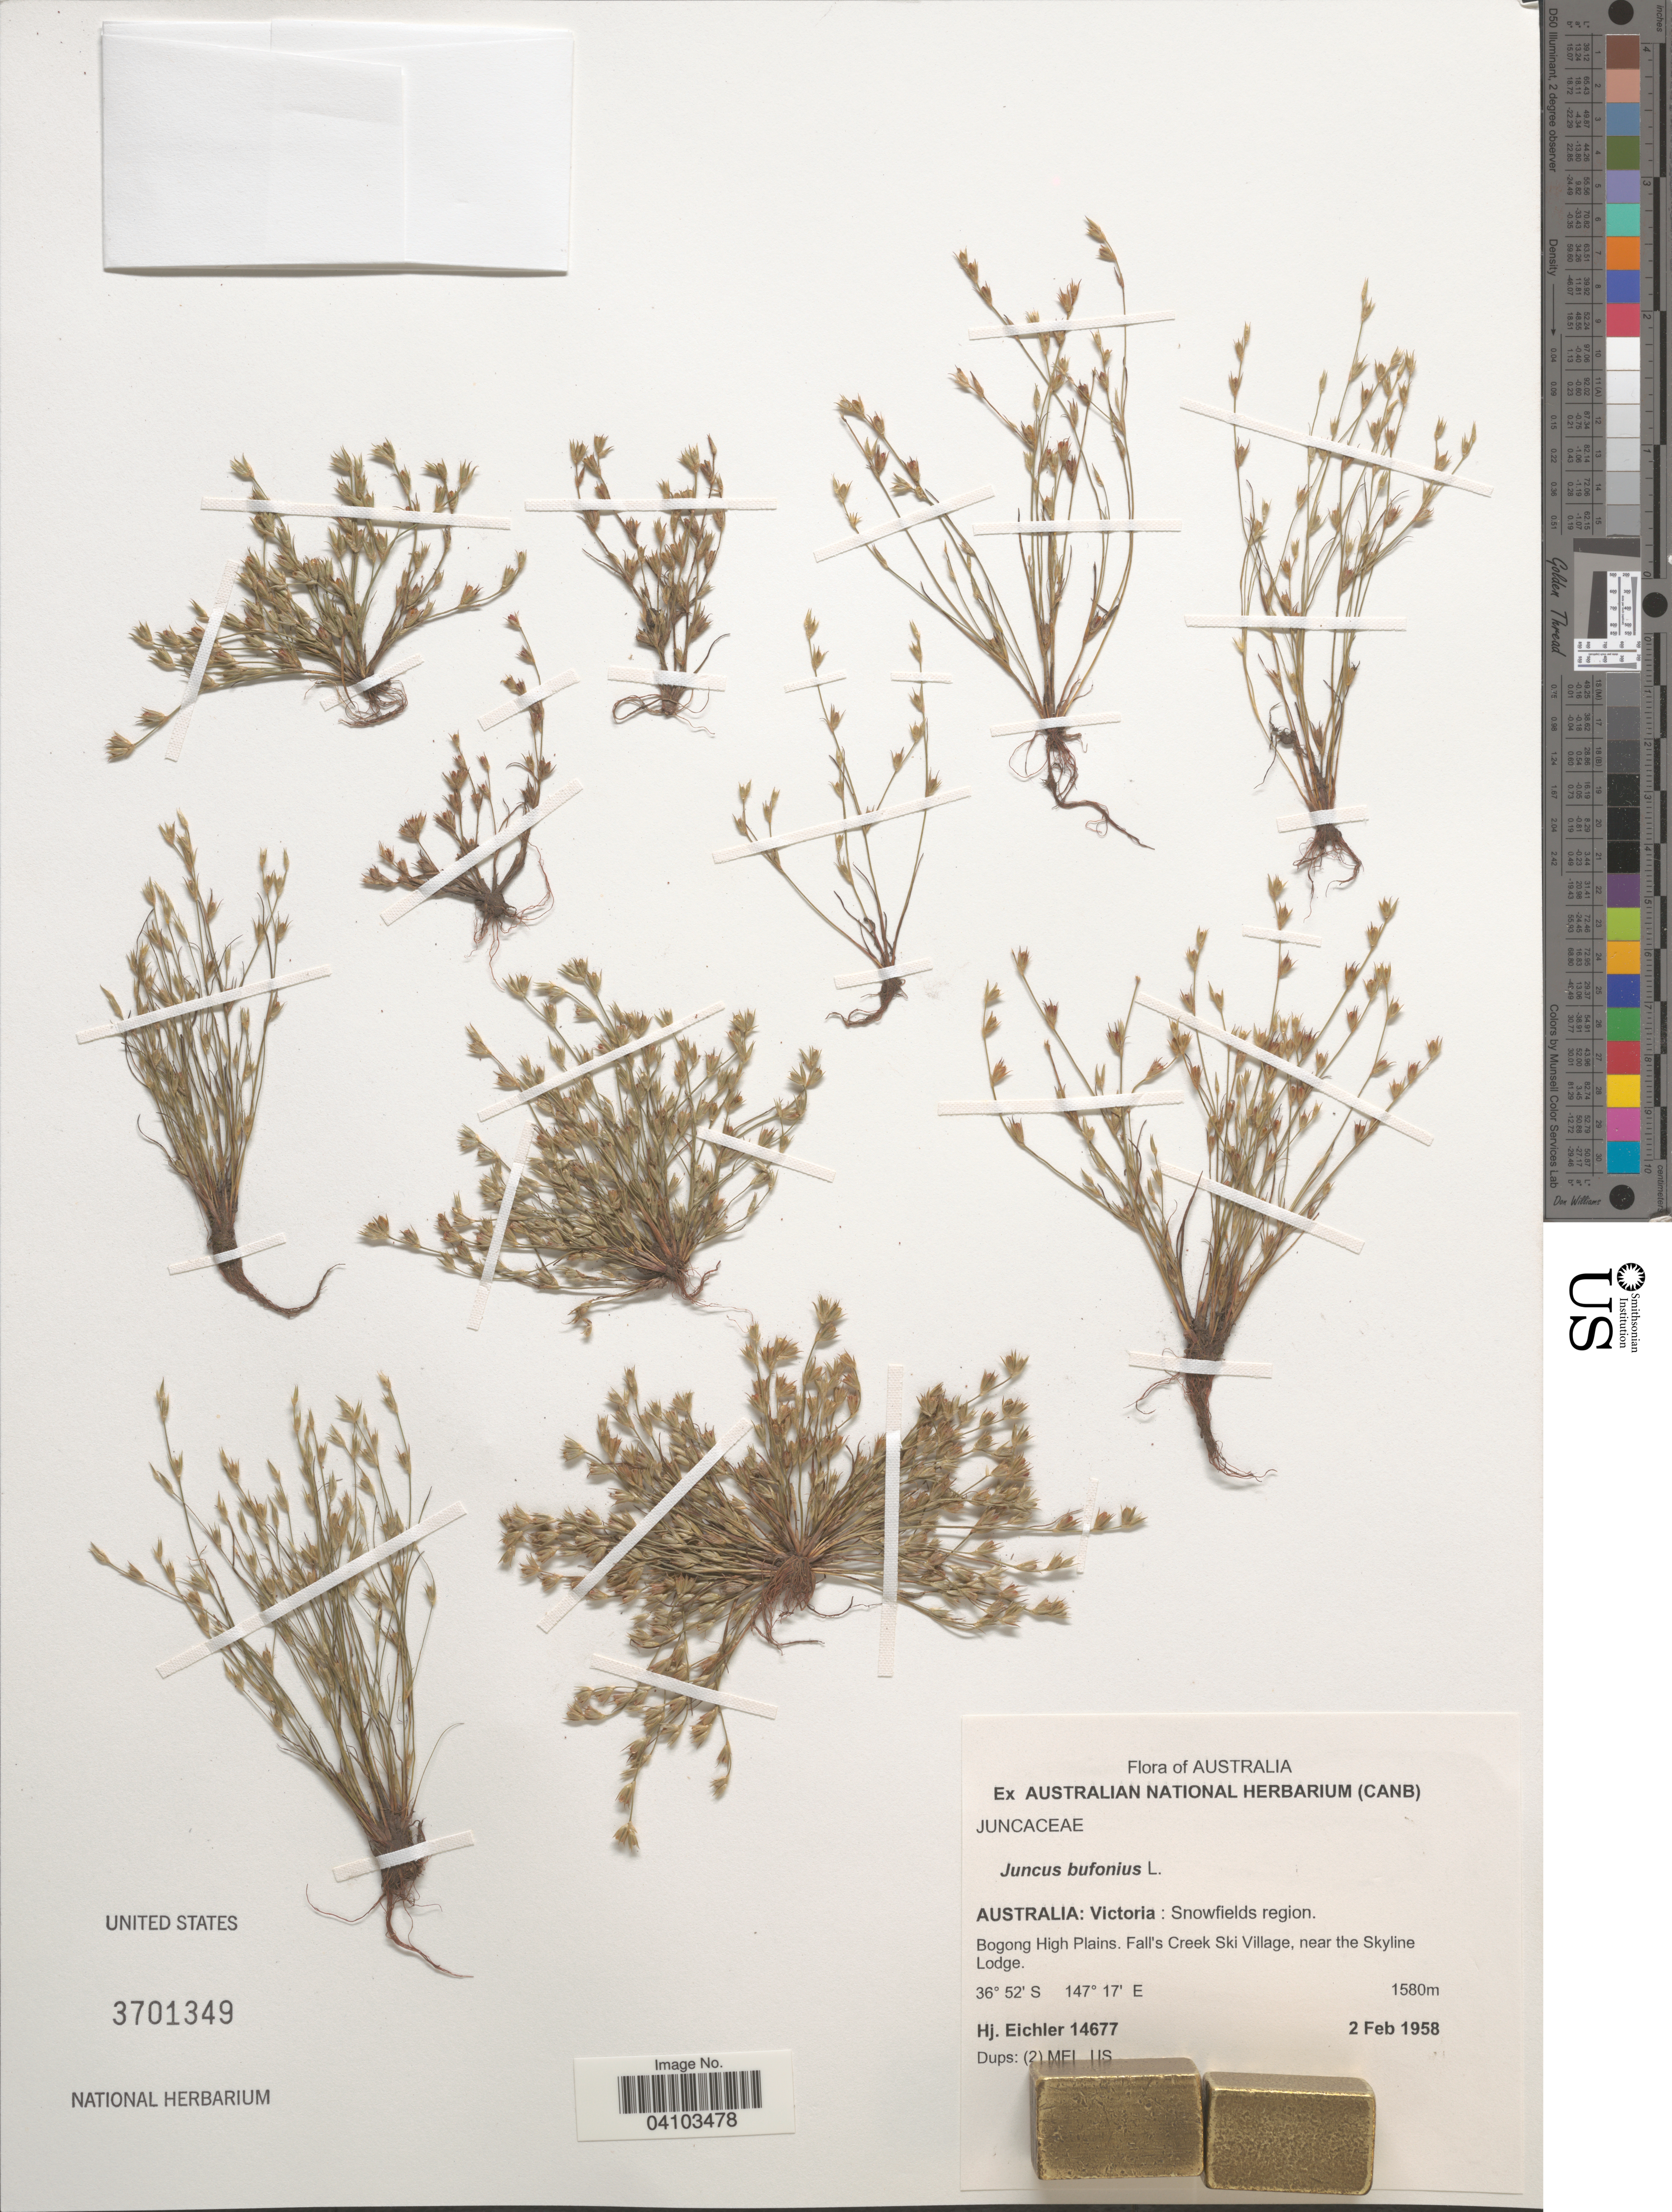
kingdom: Plantae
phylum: Tracheophyta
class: Liliopsida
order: Poales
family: Juncaceae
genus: Juncus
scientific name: Juncus bufonius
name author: L.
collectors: H. Eichler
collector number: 14677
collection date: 1958-02-02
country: Australia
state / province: Victoria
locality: Victoria: Snowfields region. Bogong High Plains, Fall's Creek Ski Village, near the Skyline Lodge.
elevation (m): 1580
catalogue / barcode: US 3701349